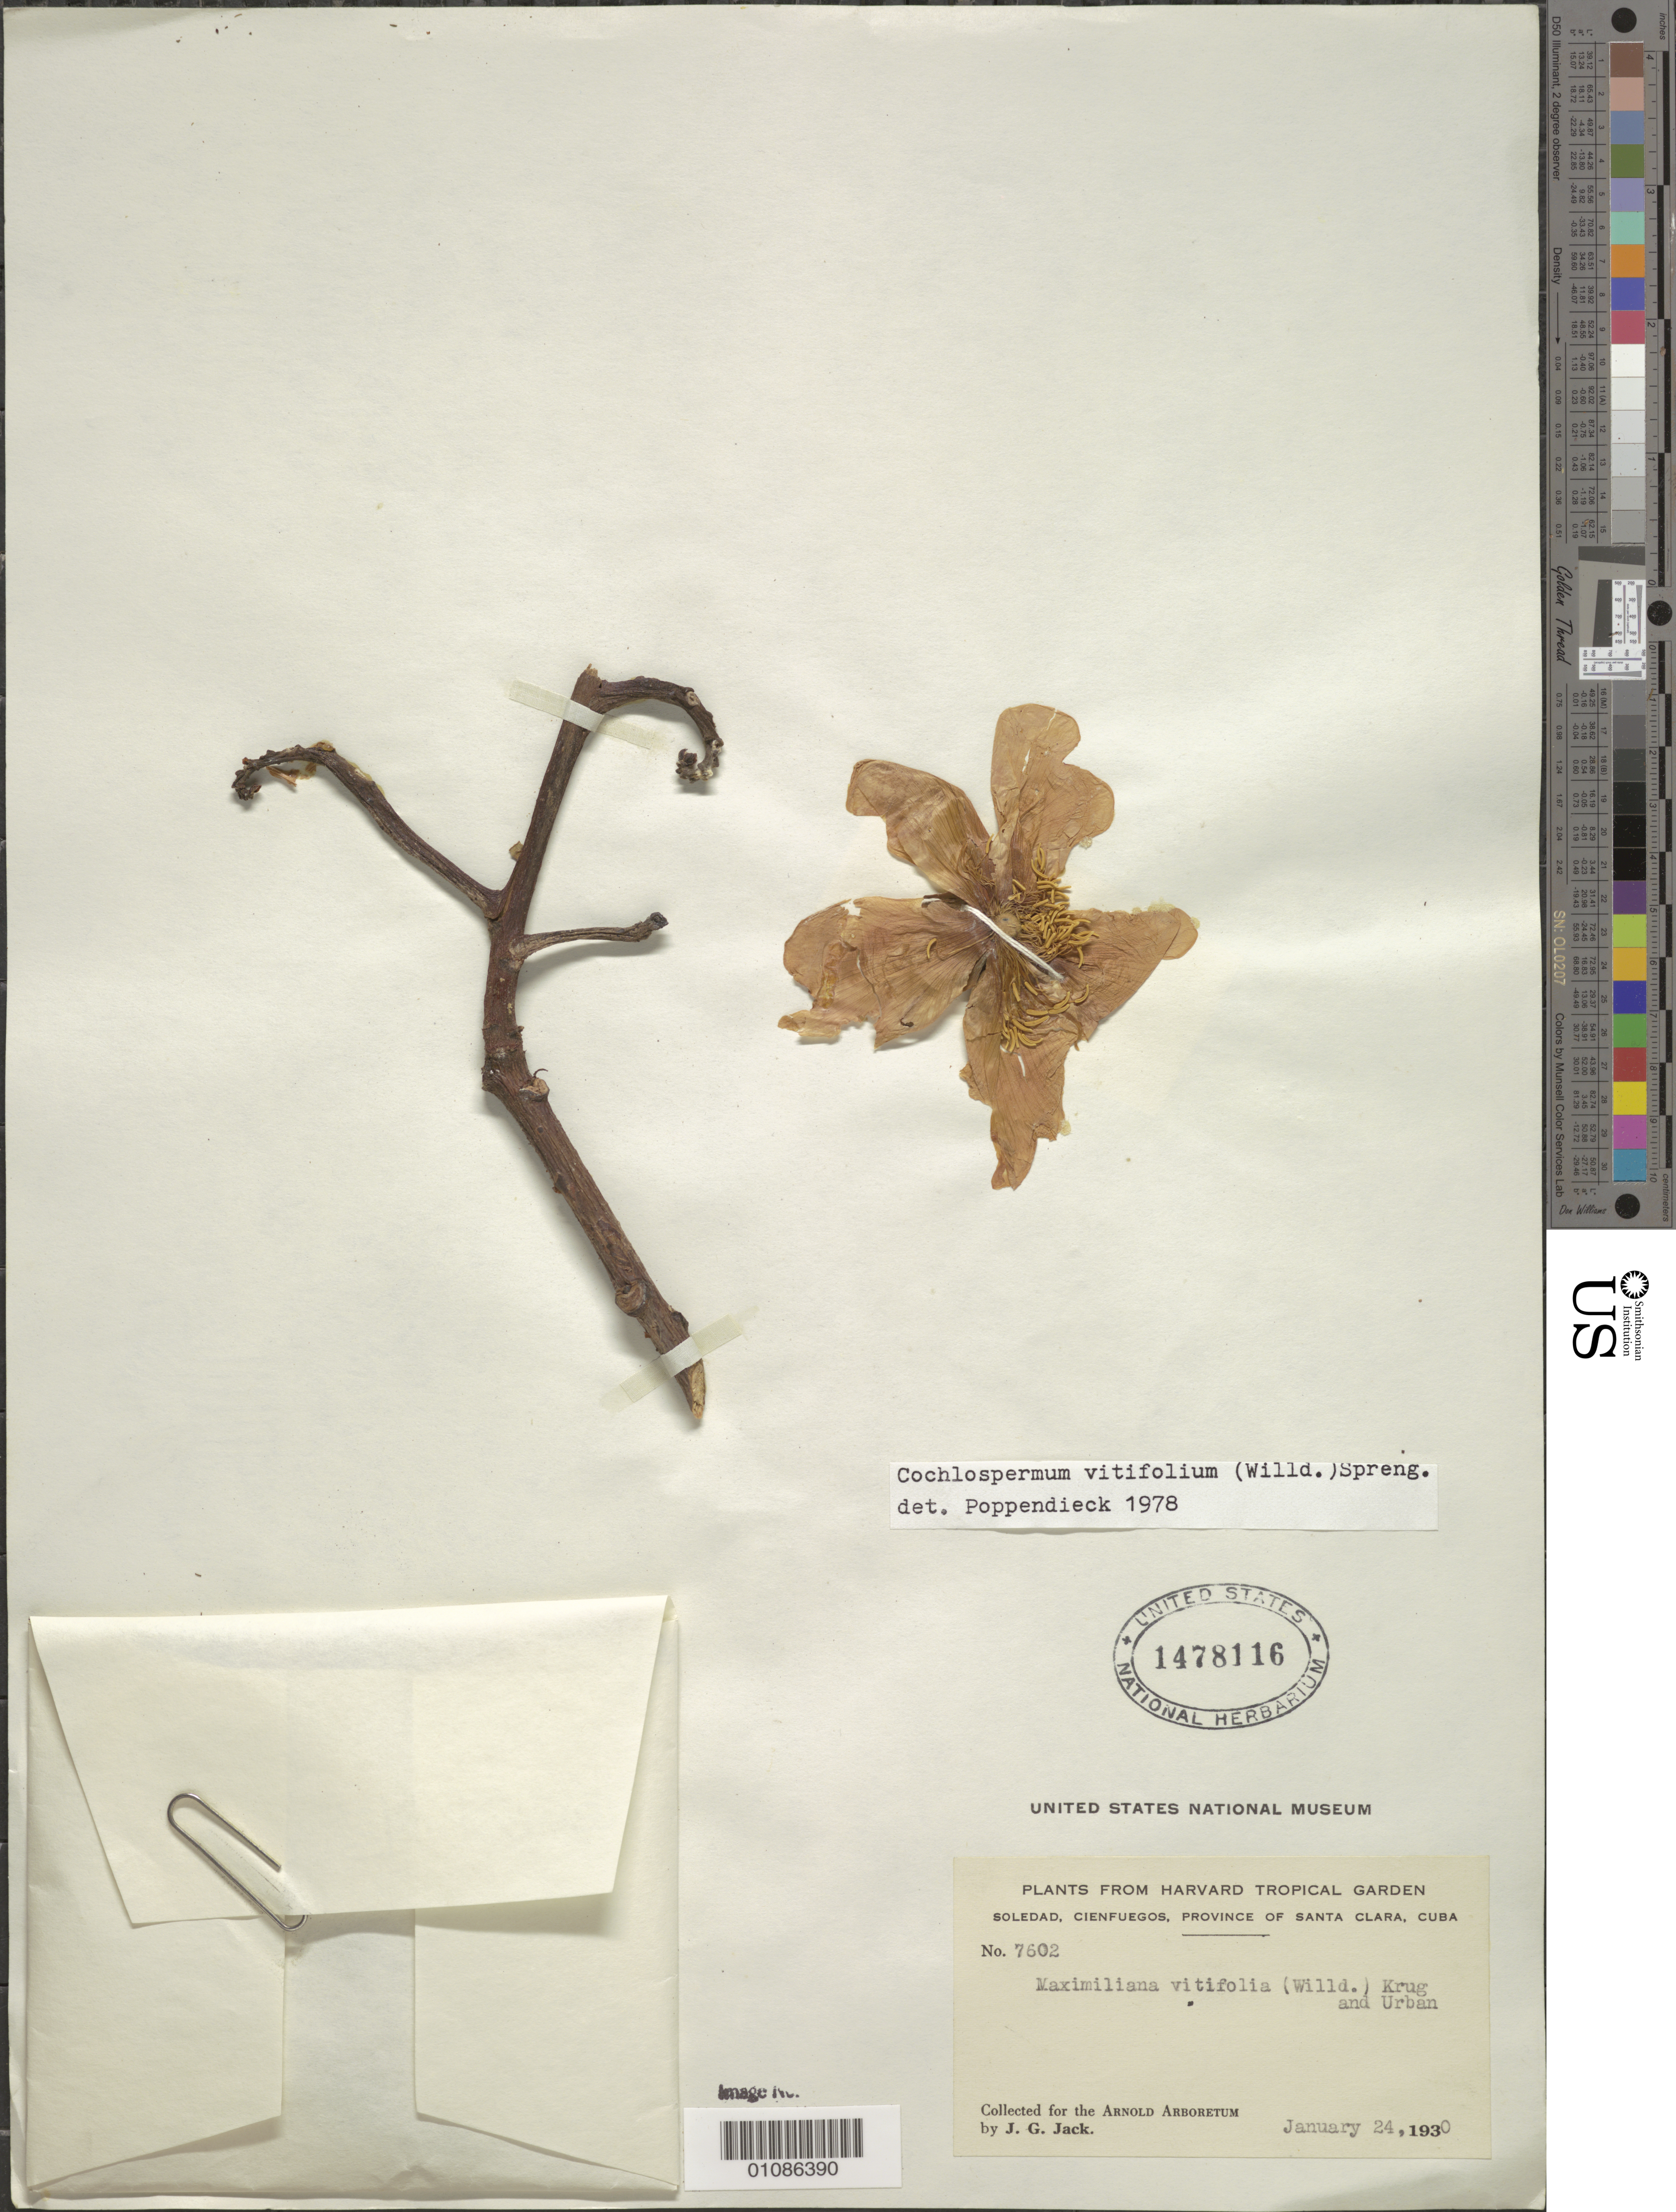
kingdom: Plantae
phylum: Tracheophyta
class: Magnoliopsida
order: Malvales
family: Cochlospermaceae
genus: Cochlospermum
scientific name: Cochlospermum vitifolium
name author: (Willd.) Spreng.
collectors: J. G. Jack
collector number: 7602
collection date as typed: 24 Jan 1930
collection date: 1930-01-24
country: Cuba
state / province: Villa Clara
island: Cuba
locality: Santa Clara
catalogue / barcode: US 1478116